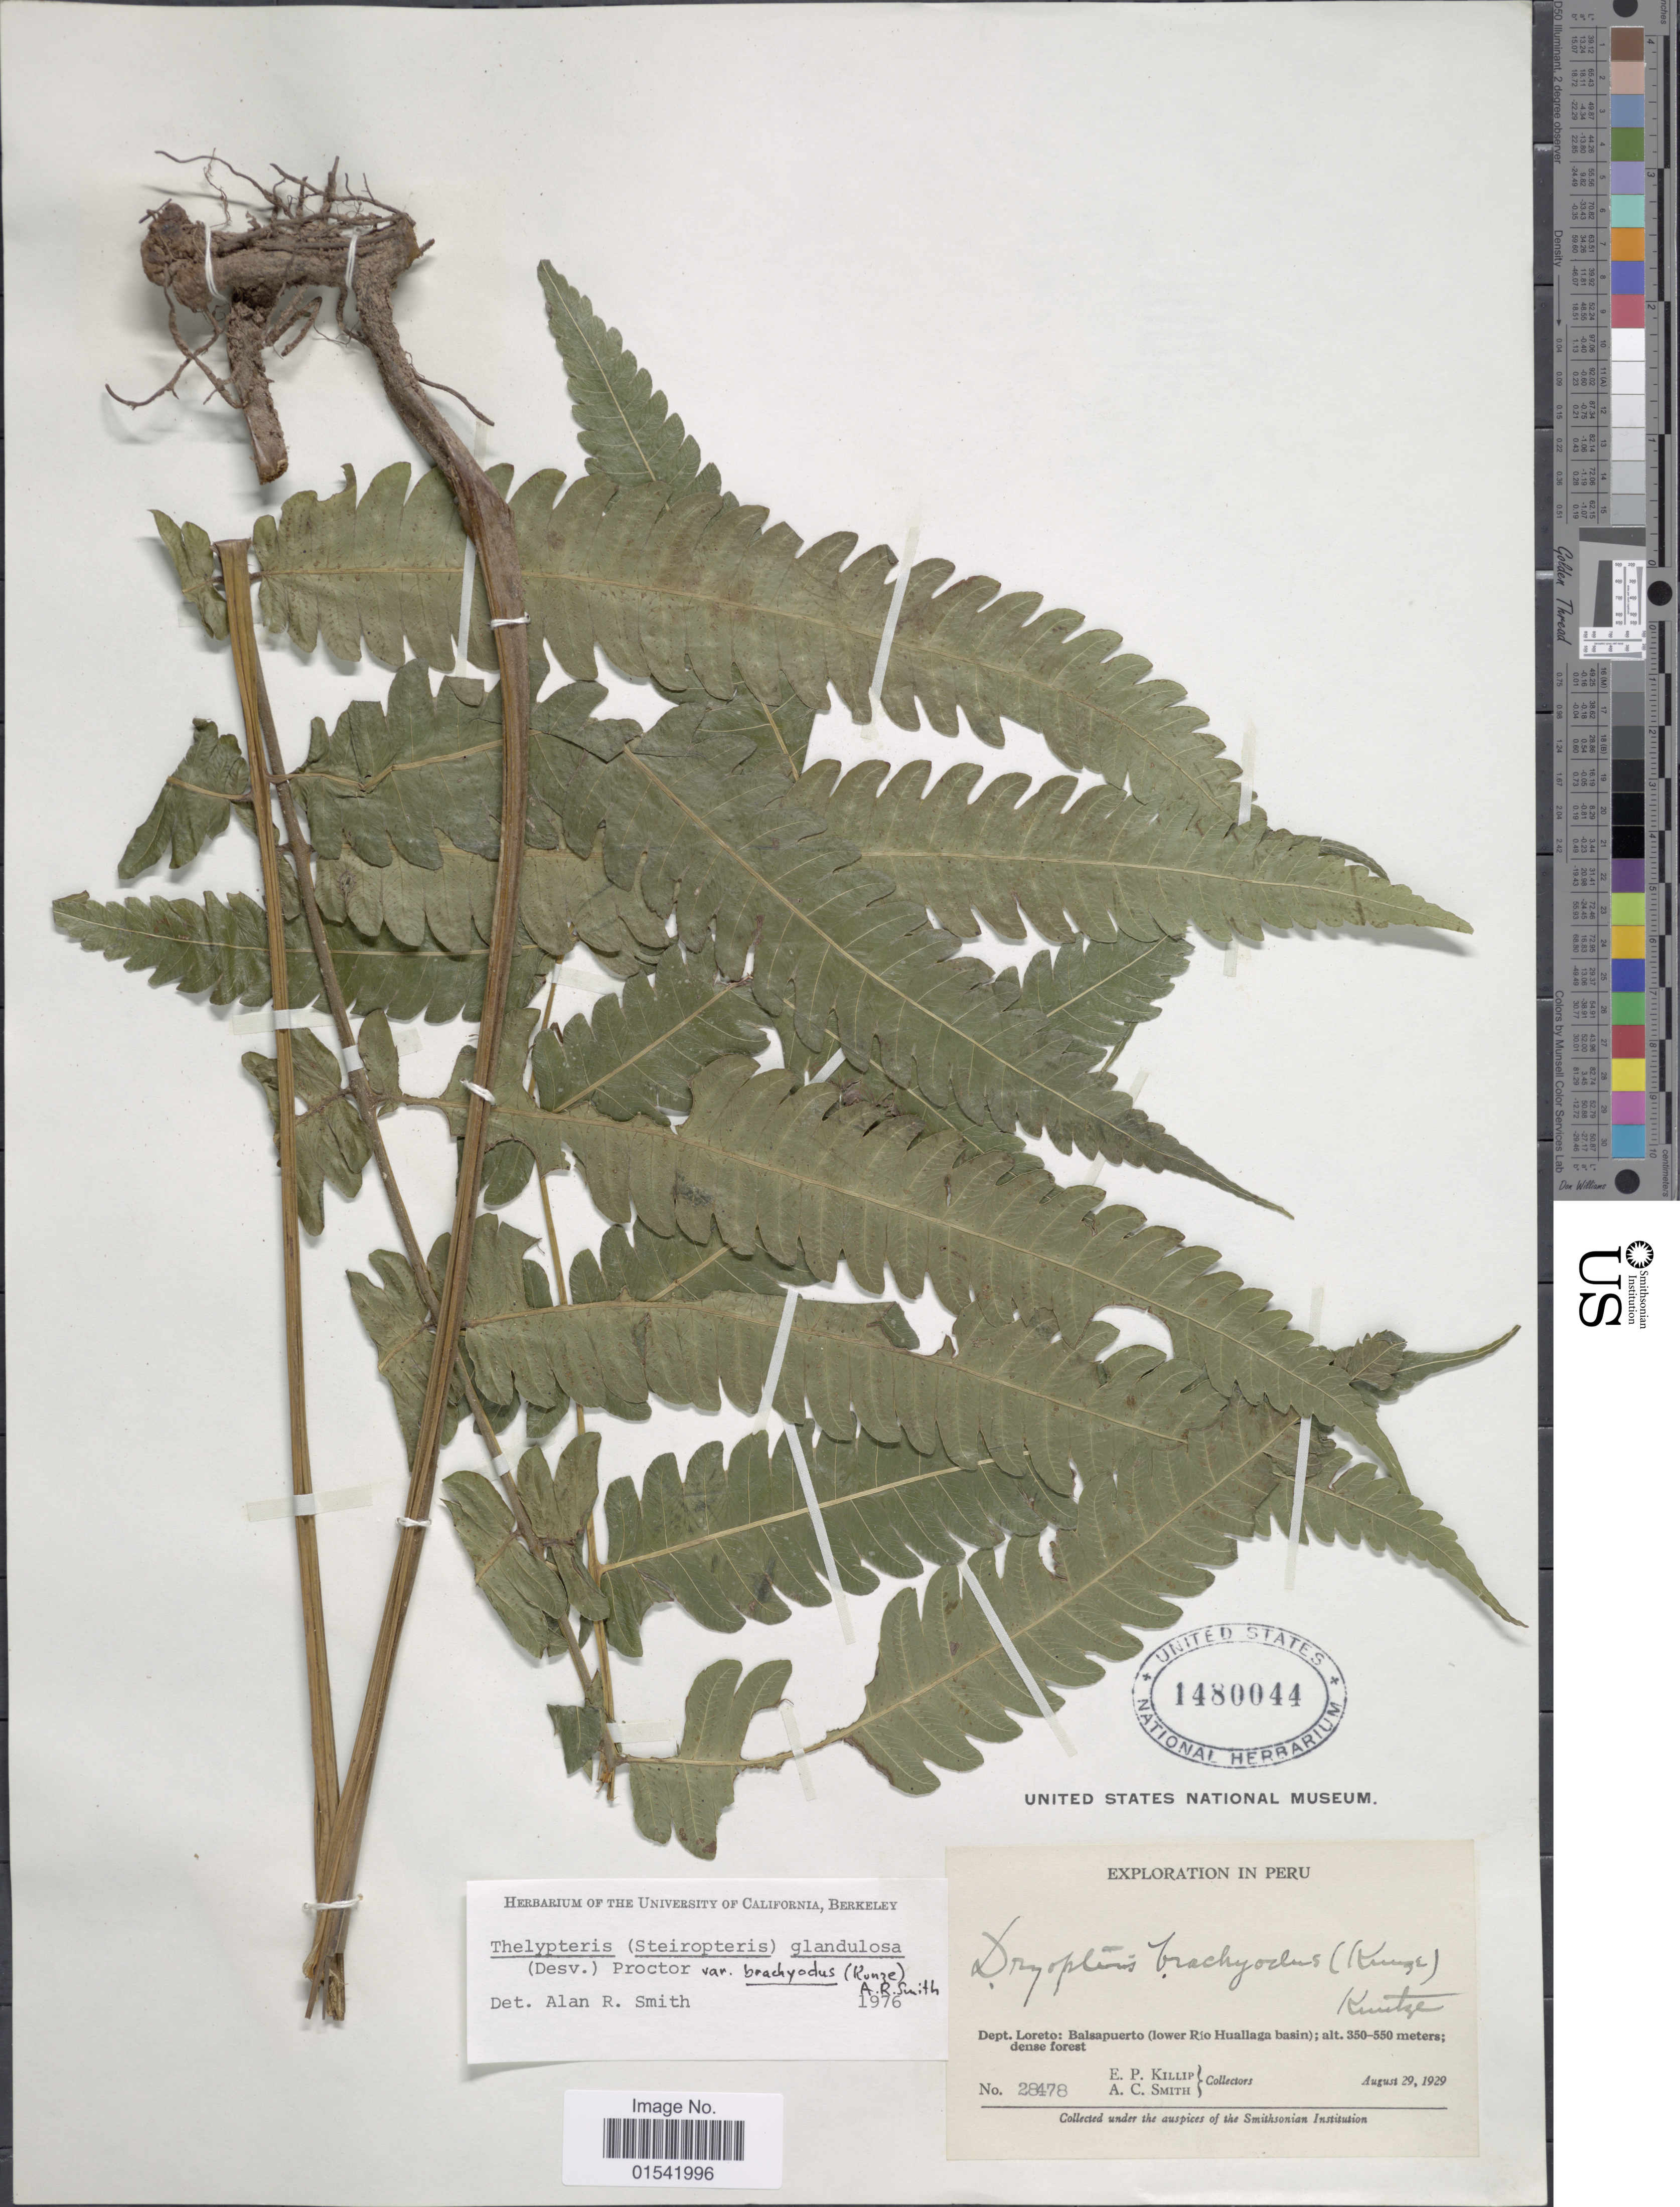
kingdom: Plantae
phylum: Tracheophyta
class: Polypodiopsida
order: Polypodiales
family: Thelypteridaceae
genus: Steiropteris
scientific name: Steiropteris glandulosa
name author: (Hook. f.) Pic. Serm.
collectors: E. P. Killip & A. C. Smith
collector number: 28478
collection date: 1929-08-29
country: Peru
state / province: Loreto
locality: Balsapuerto (lower Río Huallaga basin)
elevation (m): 350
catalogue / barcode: US 1480044